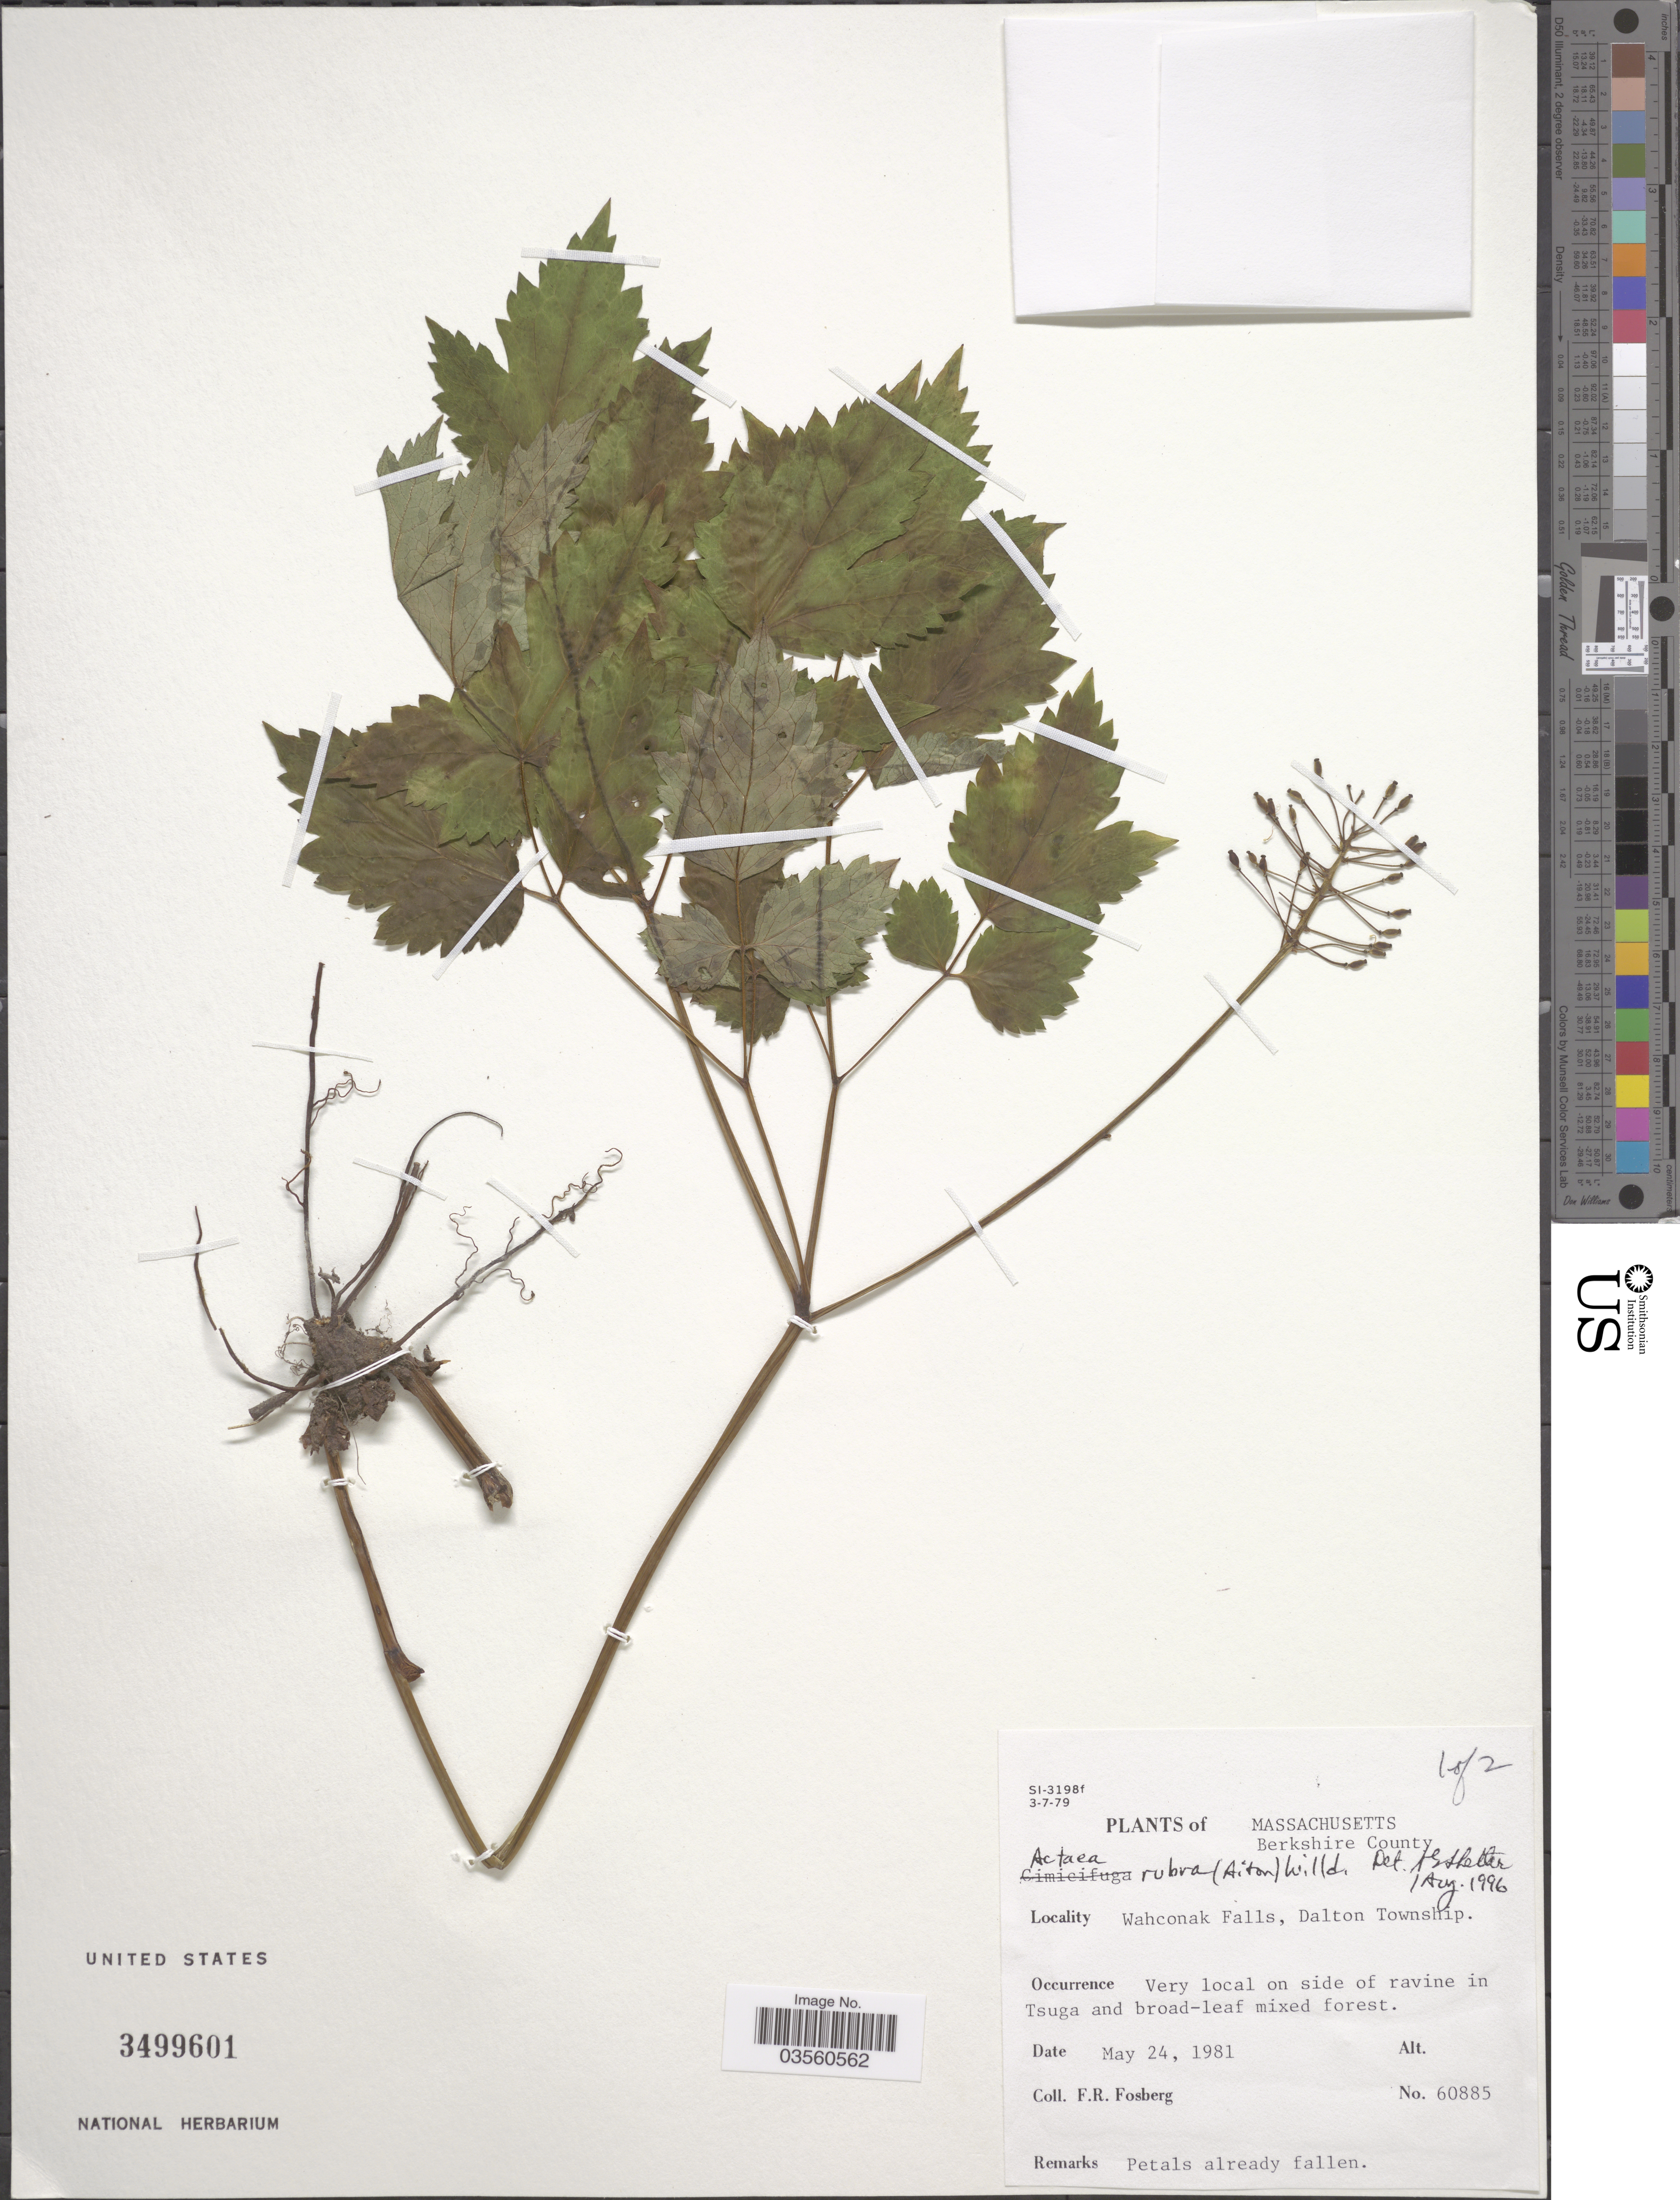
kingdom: Plantae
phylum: Tracheophyta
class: Magnoliopsida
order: Ranunculales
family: Ranunculaceae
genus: Actaea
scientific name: Actaea rubra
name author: (Aiton) Willd.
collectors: F. R. Fosberg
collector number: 60885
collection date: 1981-05-24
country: United States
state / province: Massachusetts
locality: Berkshire County. Wahconak Falls, Dalton Township.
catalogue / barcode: US 3499601